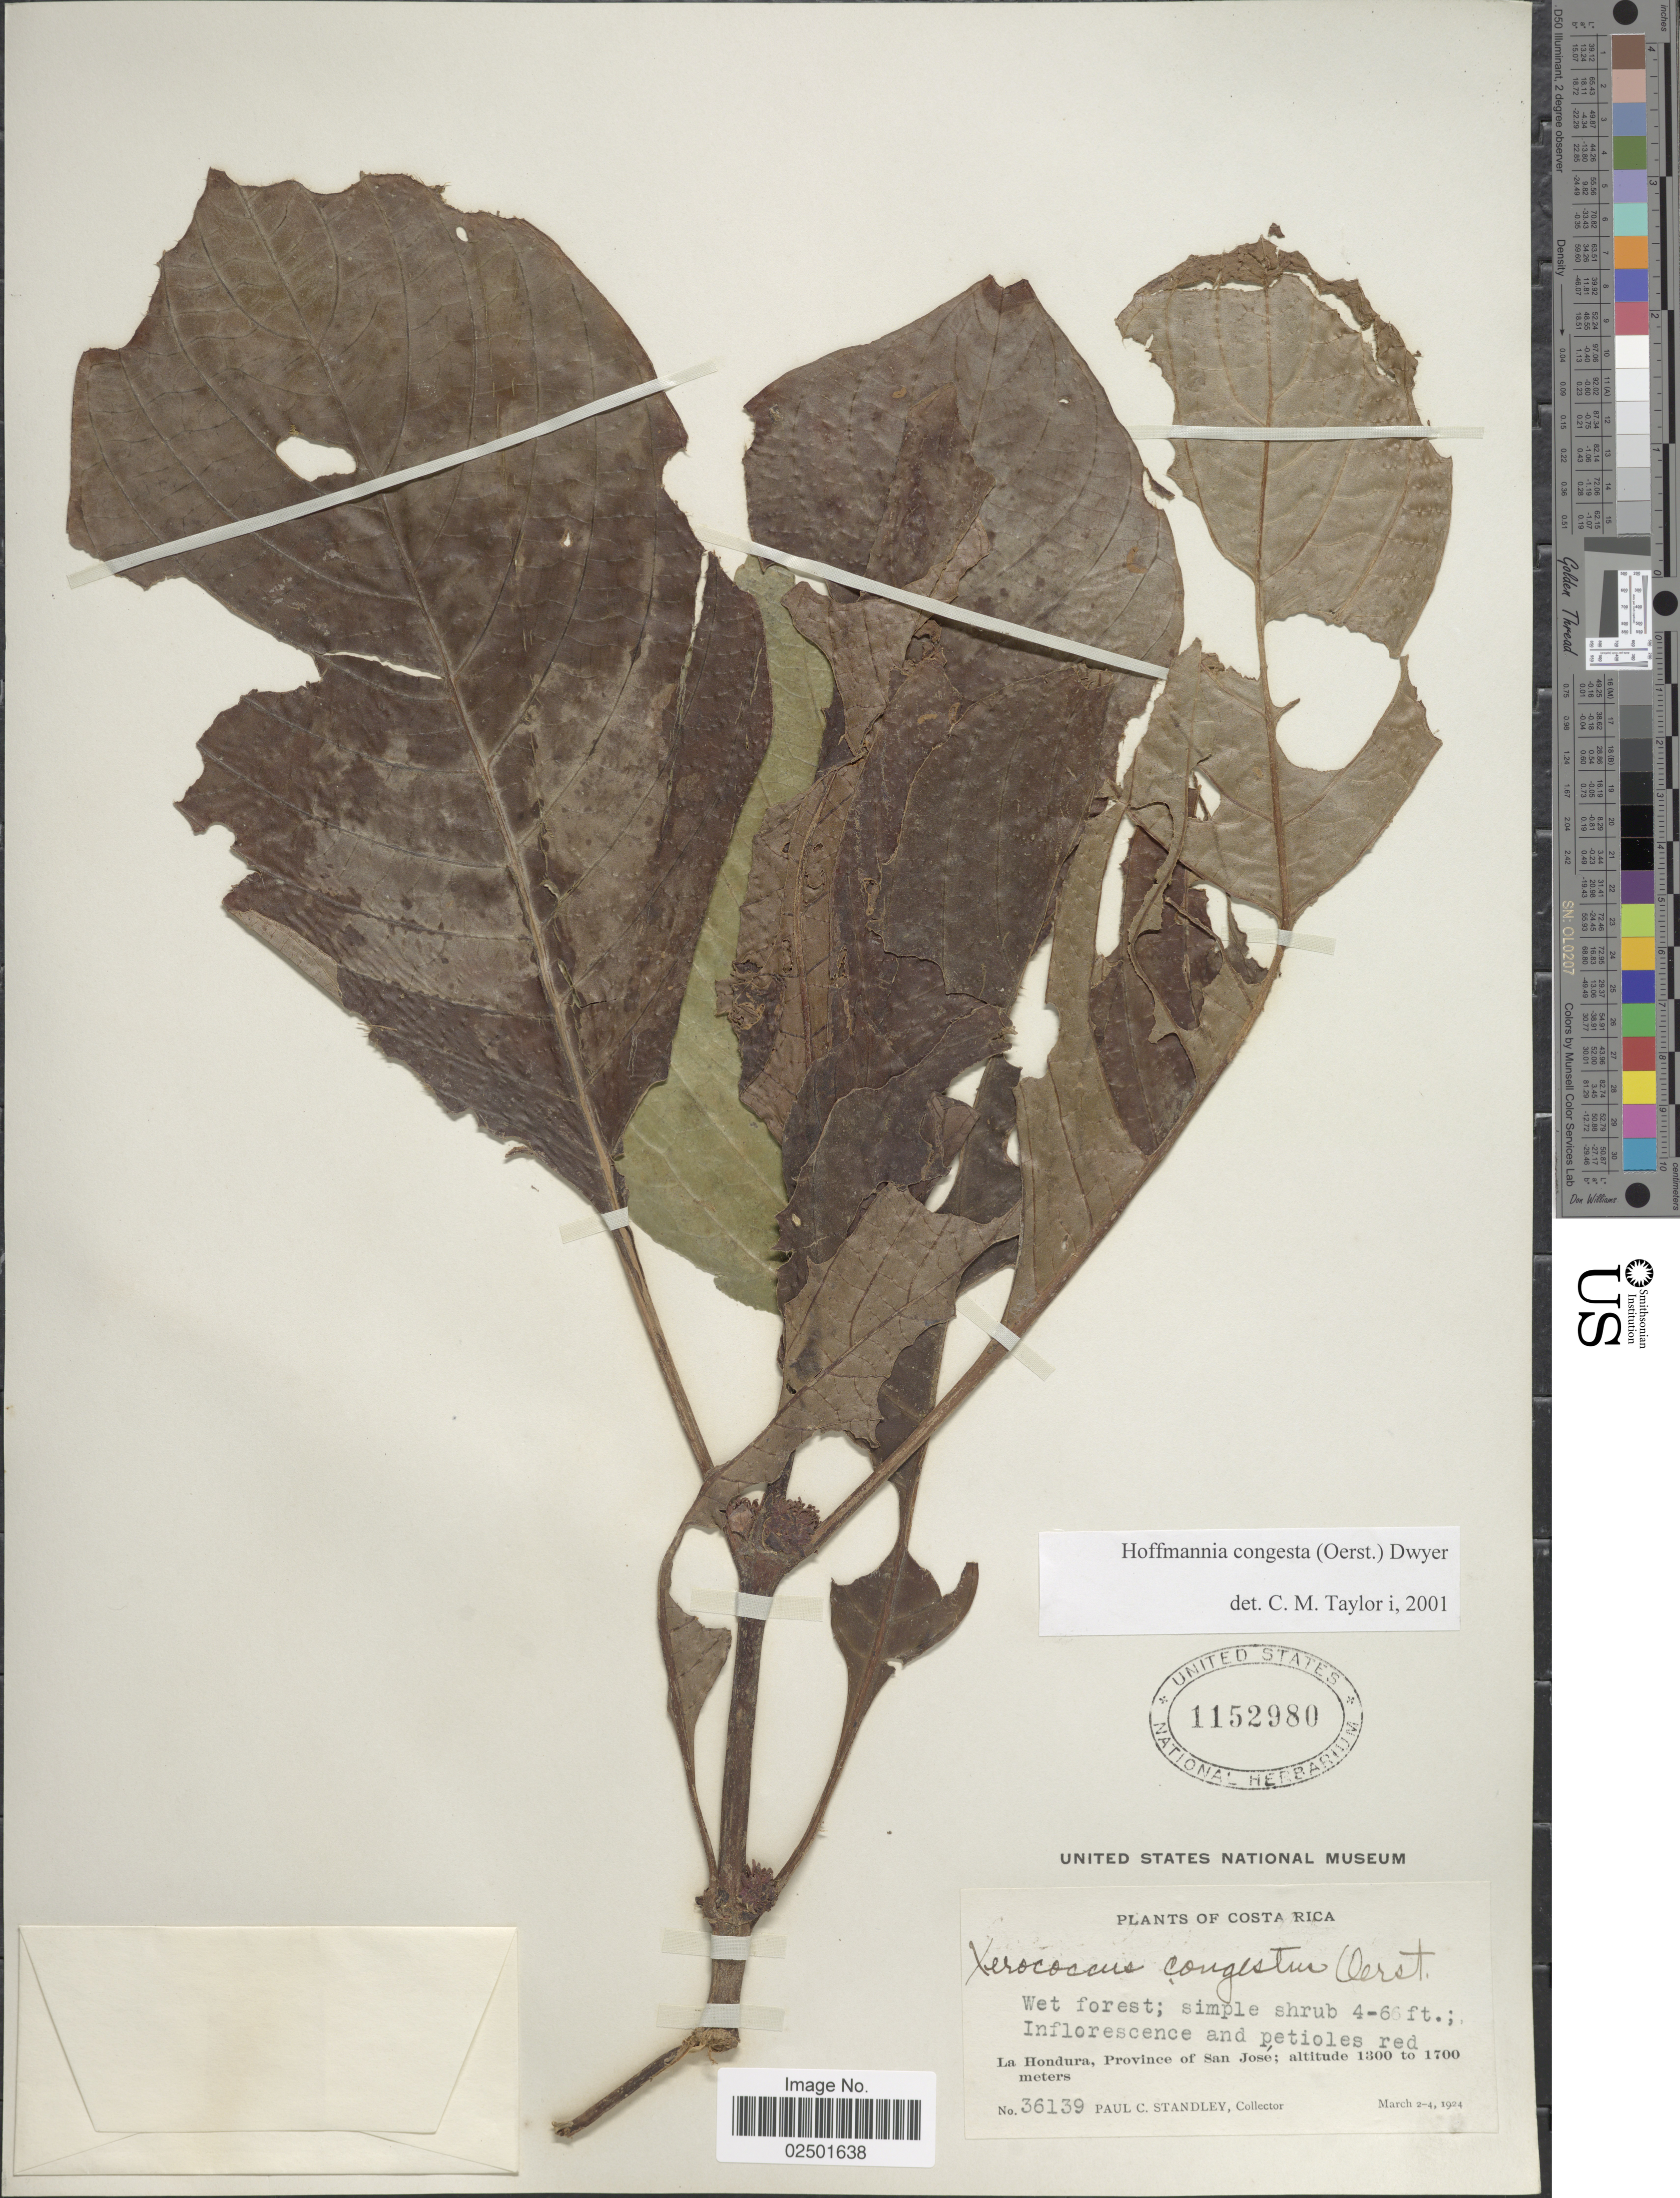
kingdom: Plantae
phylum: Tracheophyta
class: Magnoliopsida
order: Gentianales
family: Rubiaceae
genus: Hoffmannia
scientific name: Hoffmannia congesta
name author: (Oerst.) Dwyer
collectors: P. C. Standley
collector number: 36139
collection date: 1924-03-02/1924-03-04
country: Costa Rica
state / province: San José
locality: La Hondura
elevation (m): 1300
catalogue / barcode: US 1152980